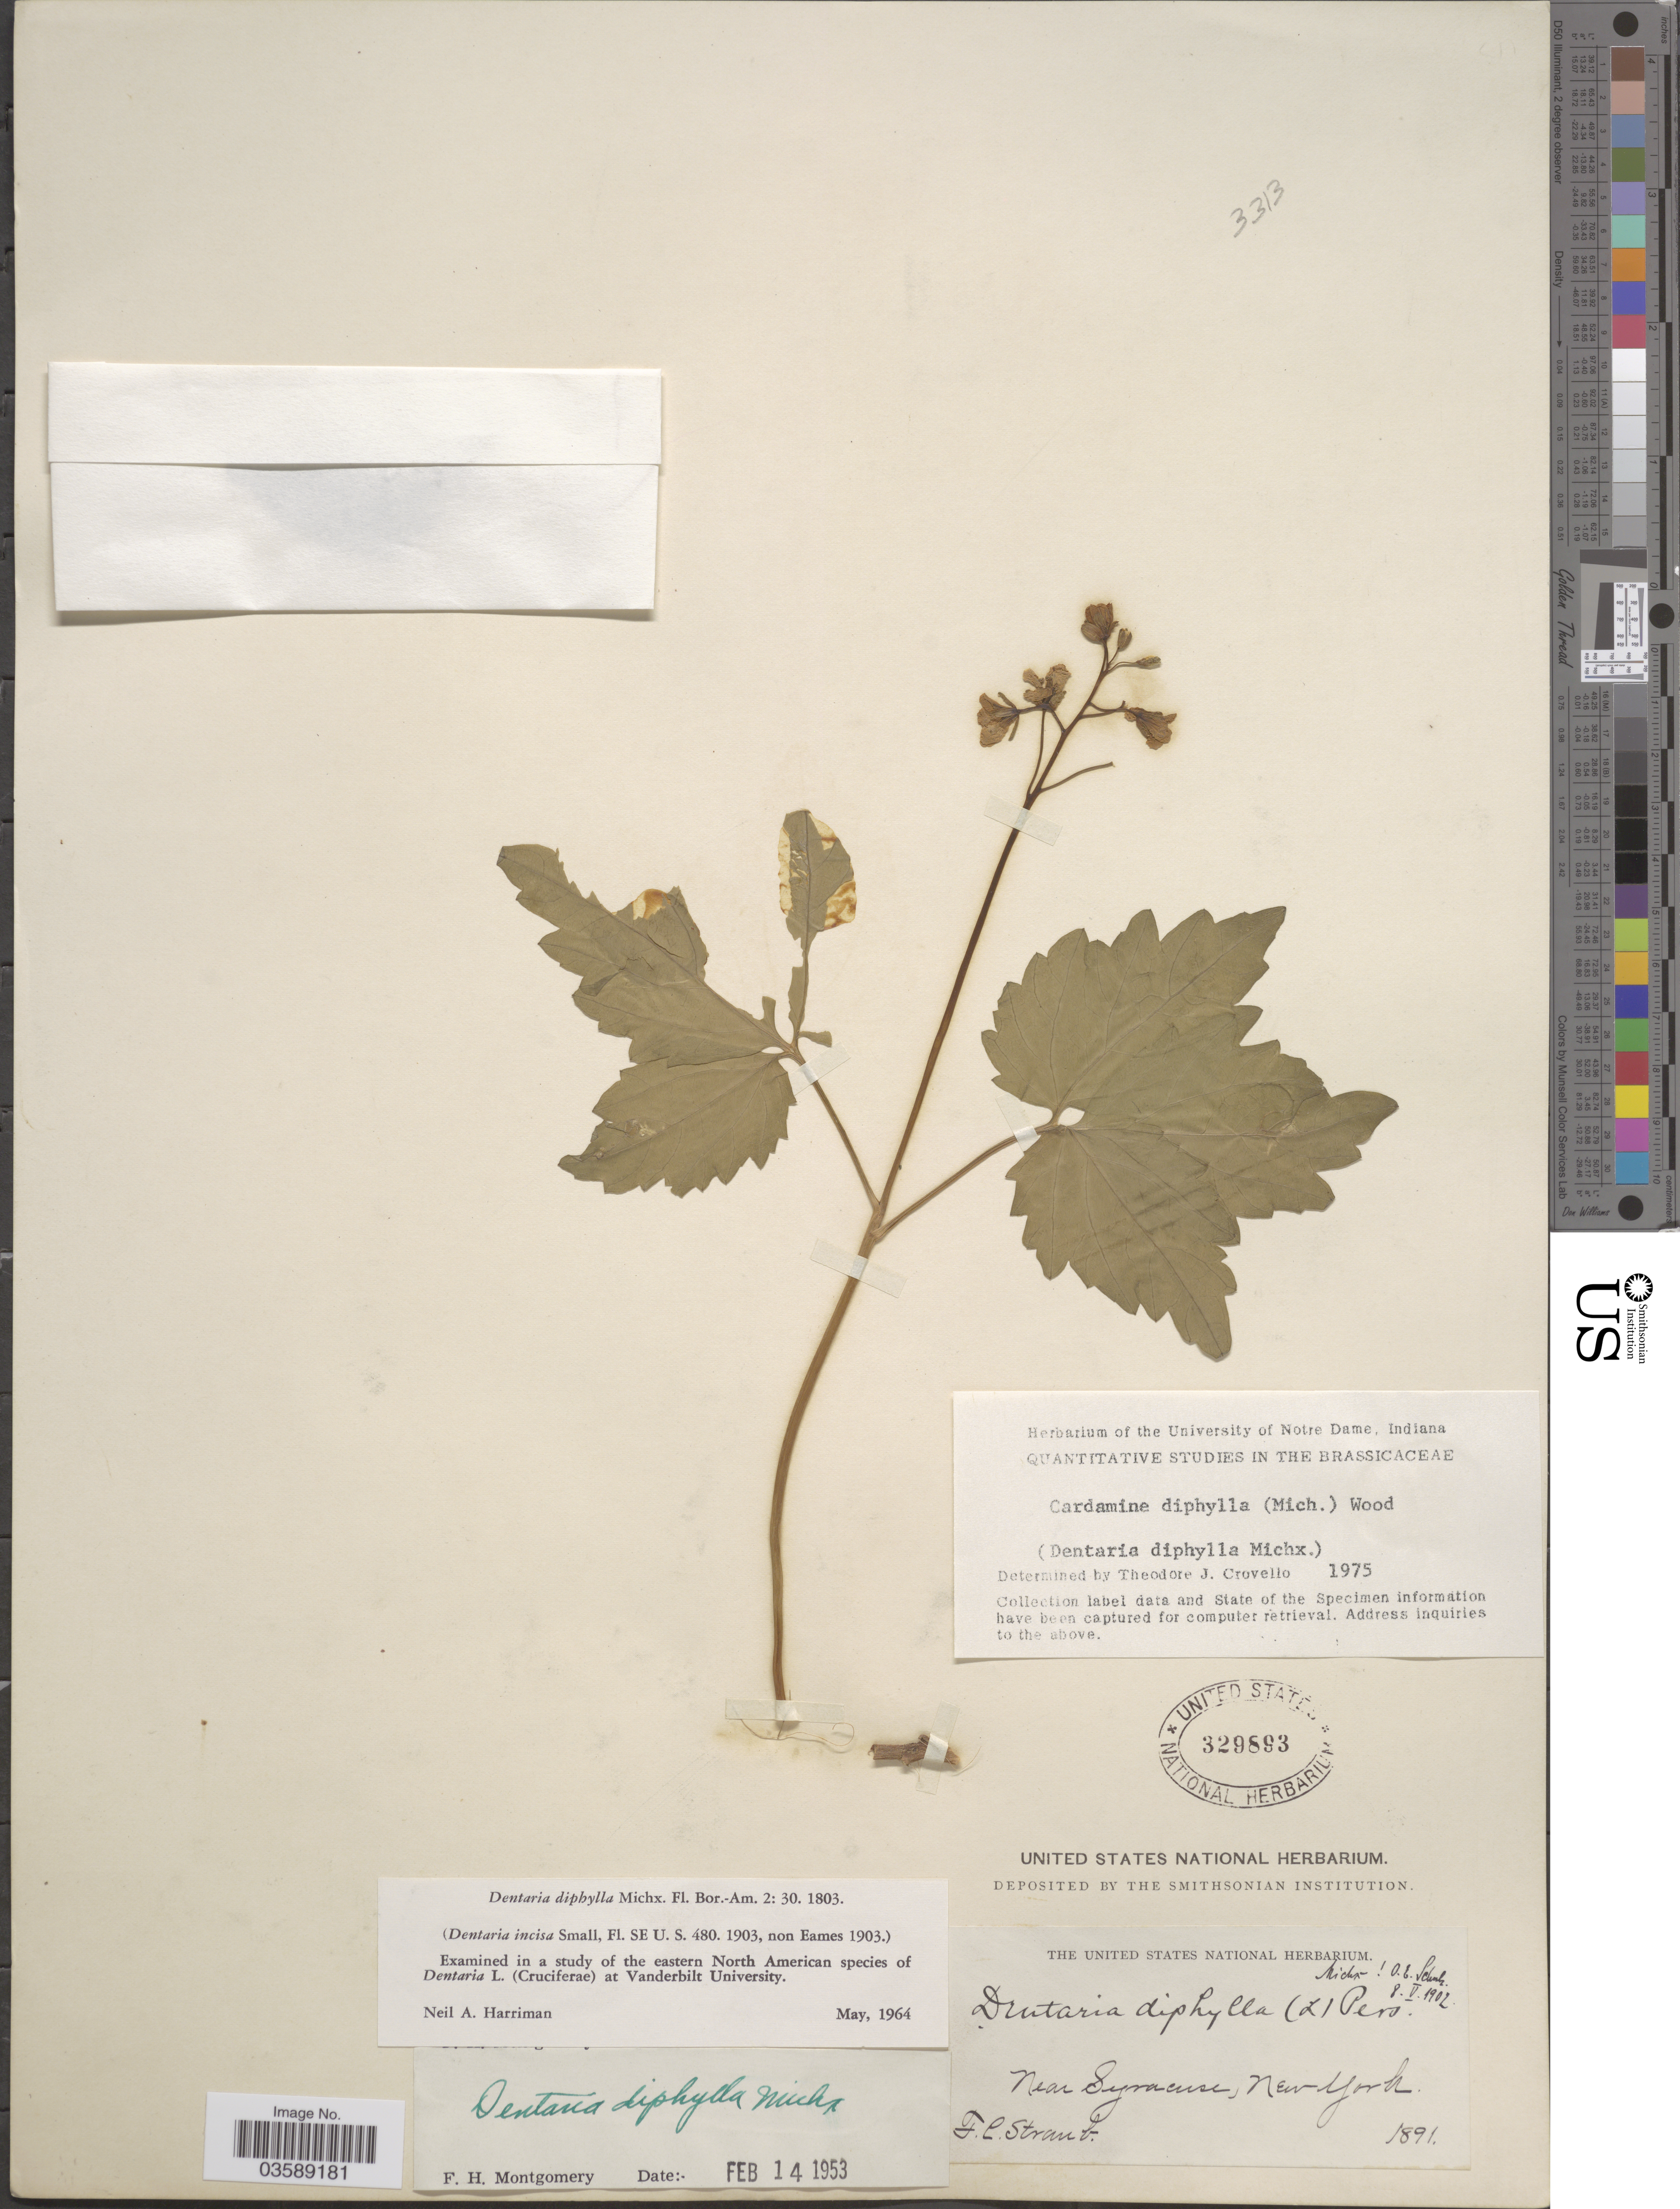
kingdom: Plantae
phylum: Tracheophyta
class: Magnoliopsida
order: Brassicales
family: Brassicaceae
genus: Cardamine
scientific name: Cardamine diphylla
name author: (Michx.) Alph. Wood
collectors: F. Straub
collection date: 1891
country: United States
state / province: New York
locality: Near Syracuse.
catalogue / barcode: US 329893